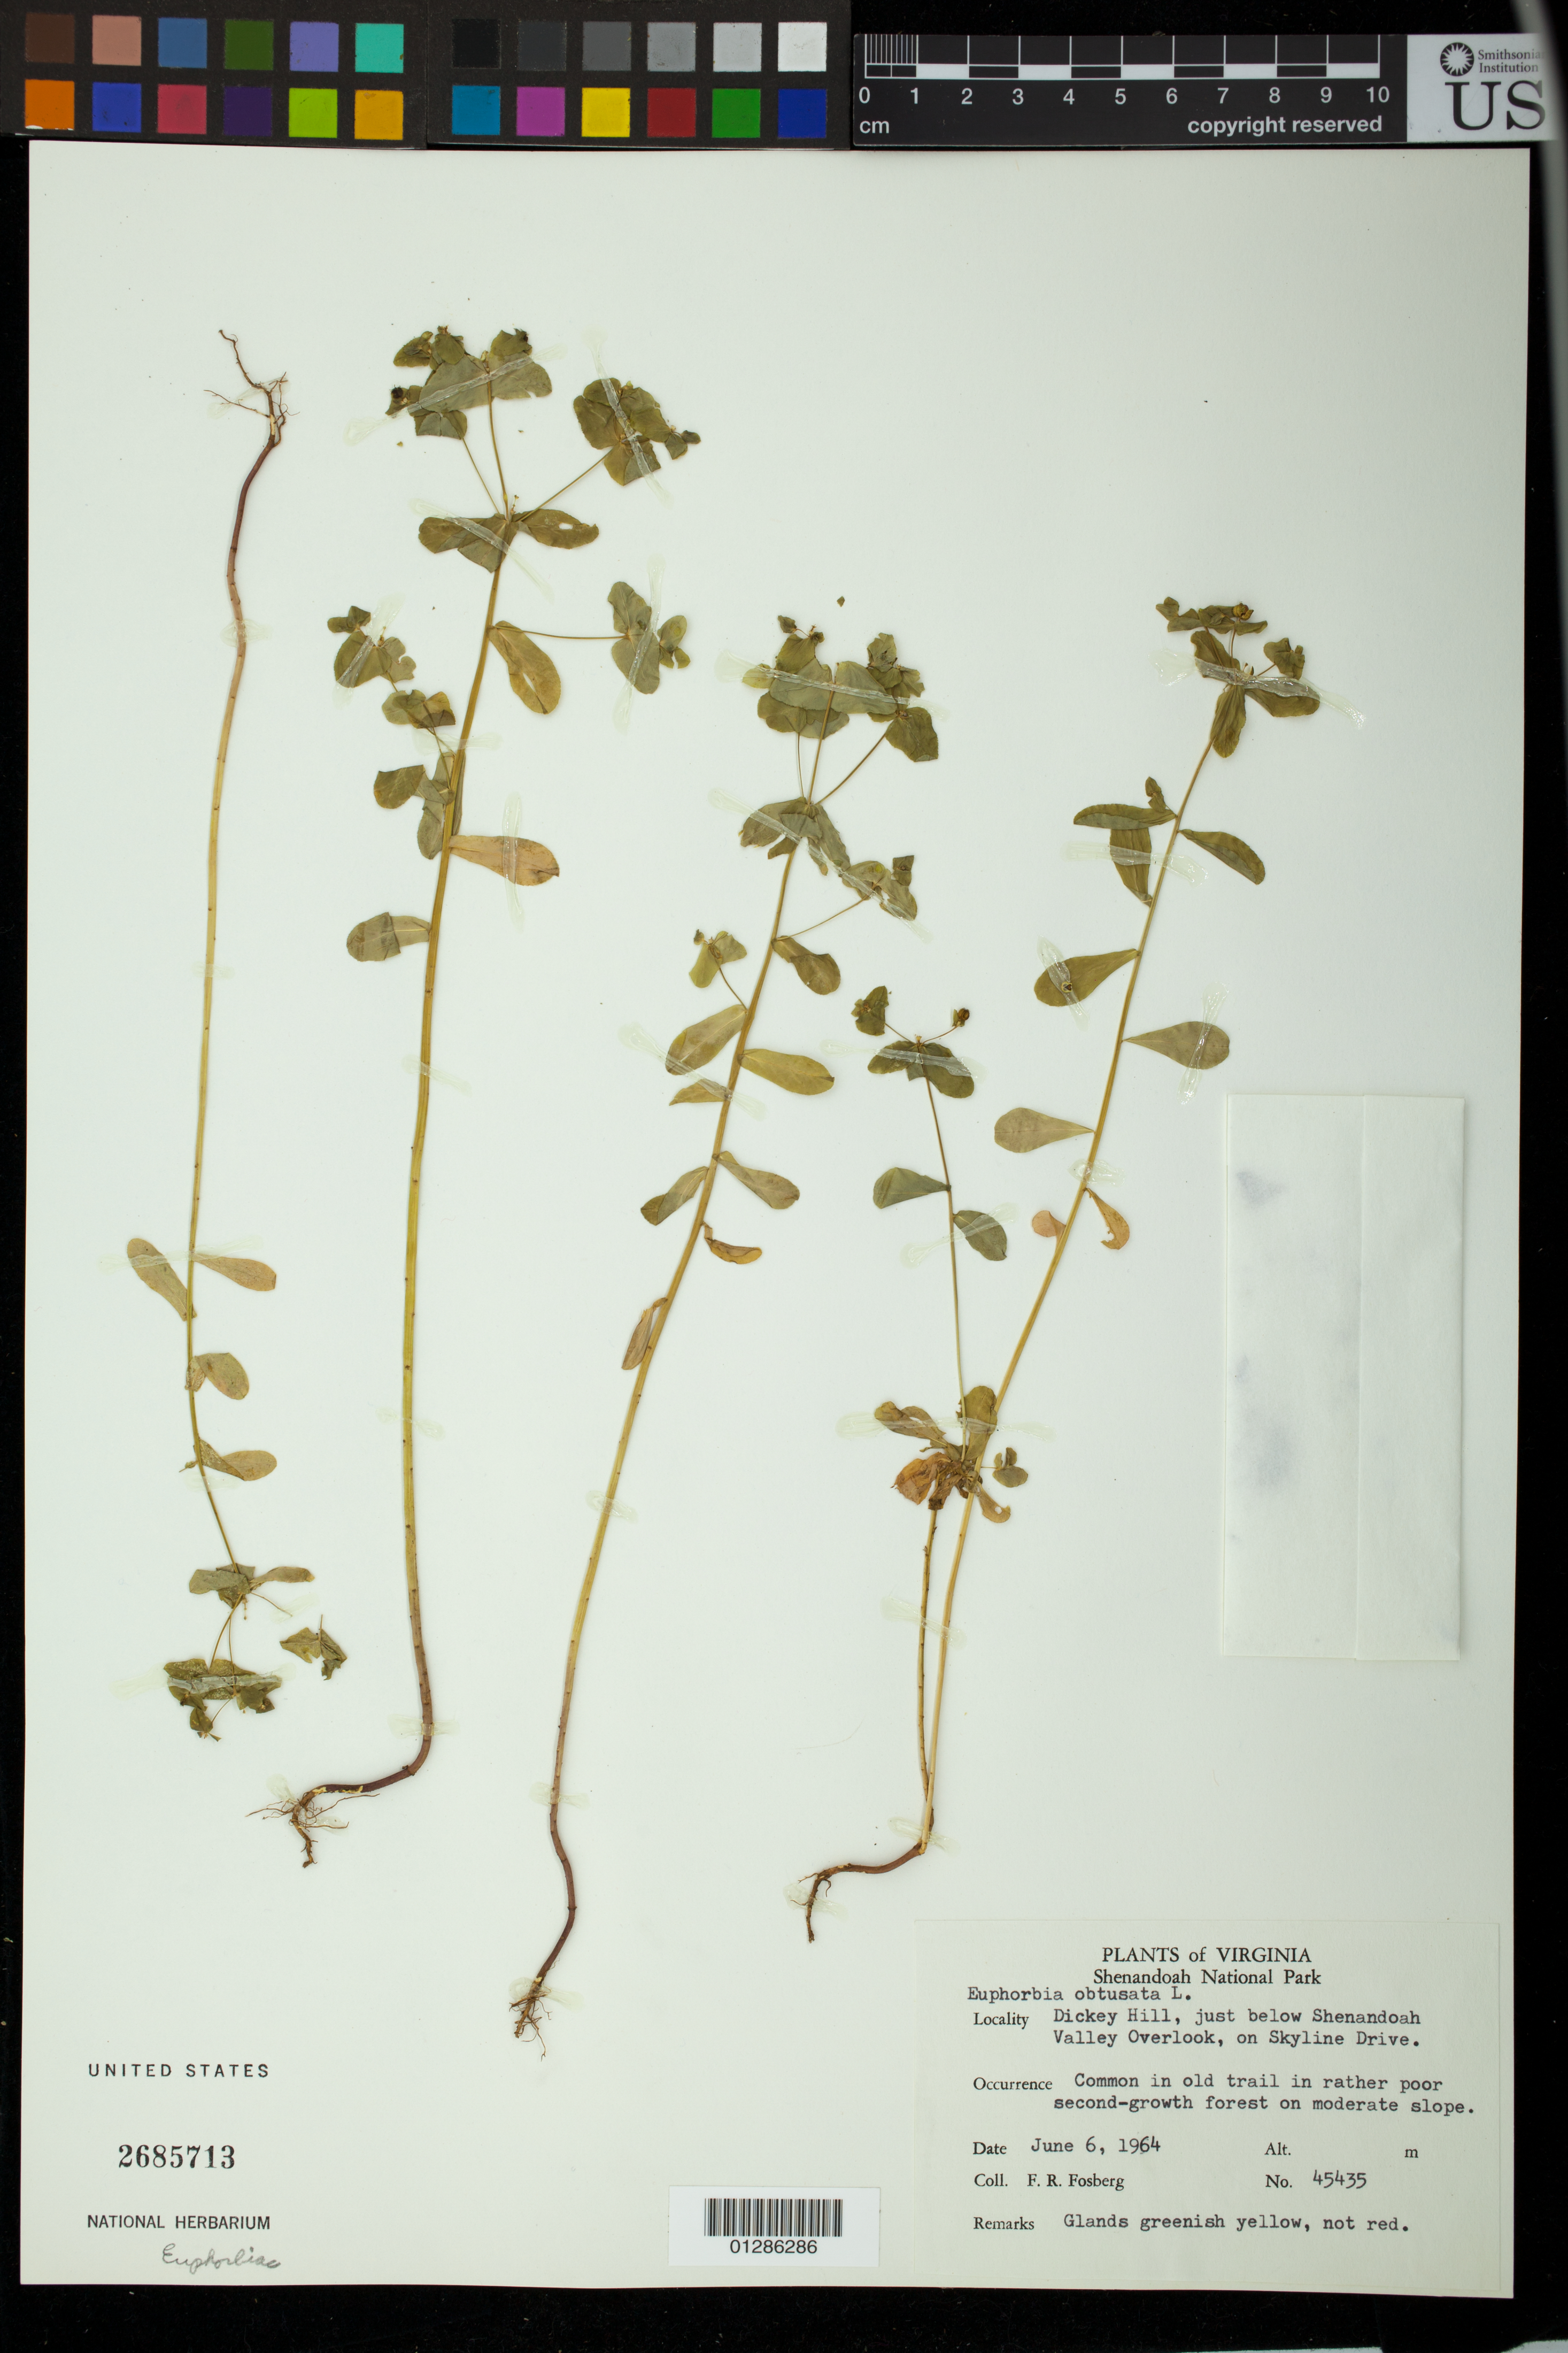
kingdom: Plantae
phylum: Tracheophyta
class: Magnoliopsida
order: Malpighiales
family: Euphorbiaceae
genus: Euphorbia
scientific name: Euphorbia spathulata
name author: Lam.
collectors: F. R. Fosberg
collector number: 45435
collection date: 1964-06-06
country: United States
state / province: Virginia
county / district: Warren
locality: Dickey Hill, below Shenandoah Valley Overlook, on Skyline Drive.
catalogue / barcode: US 2685713